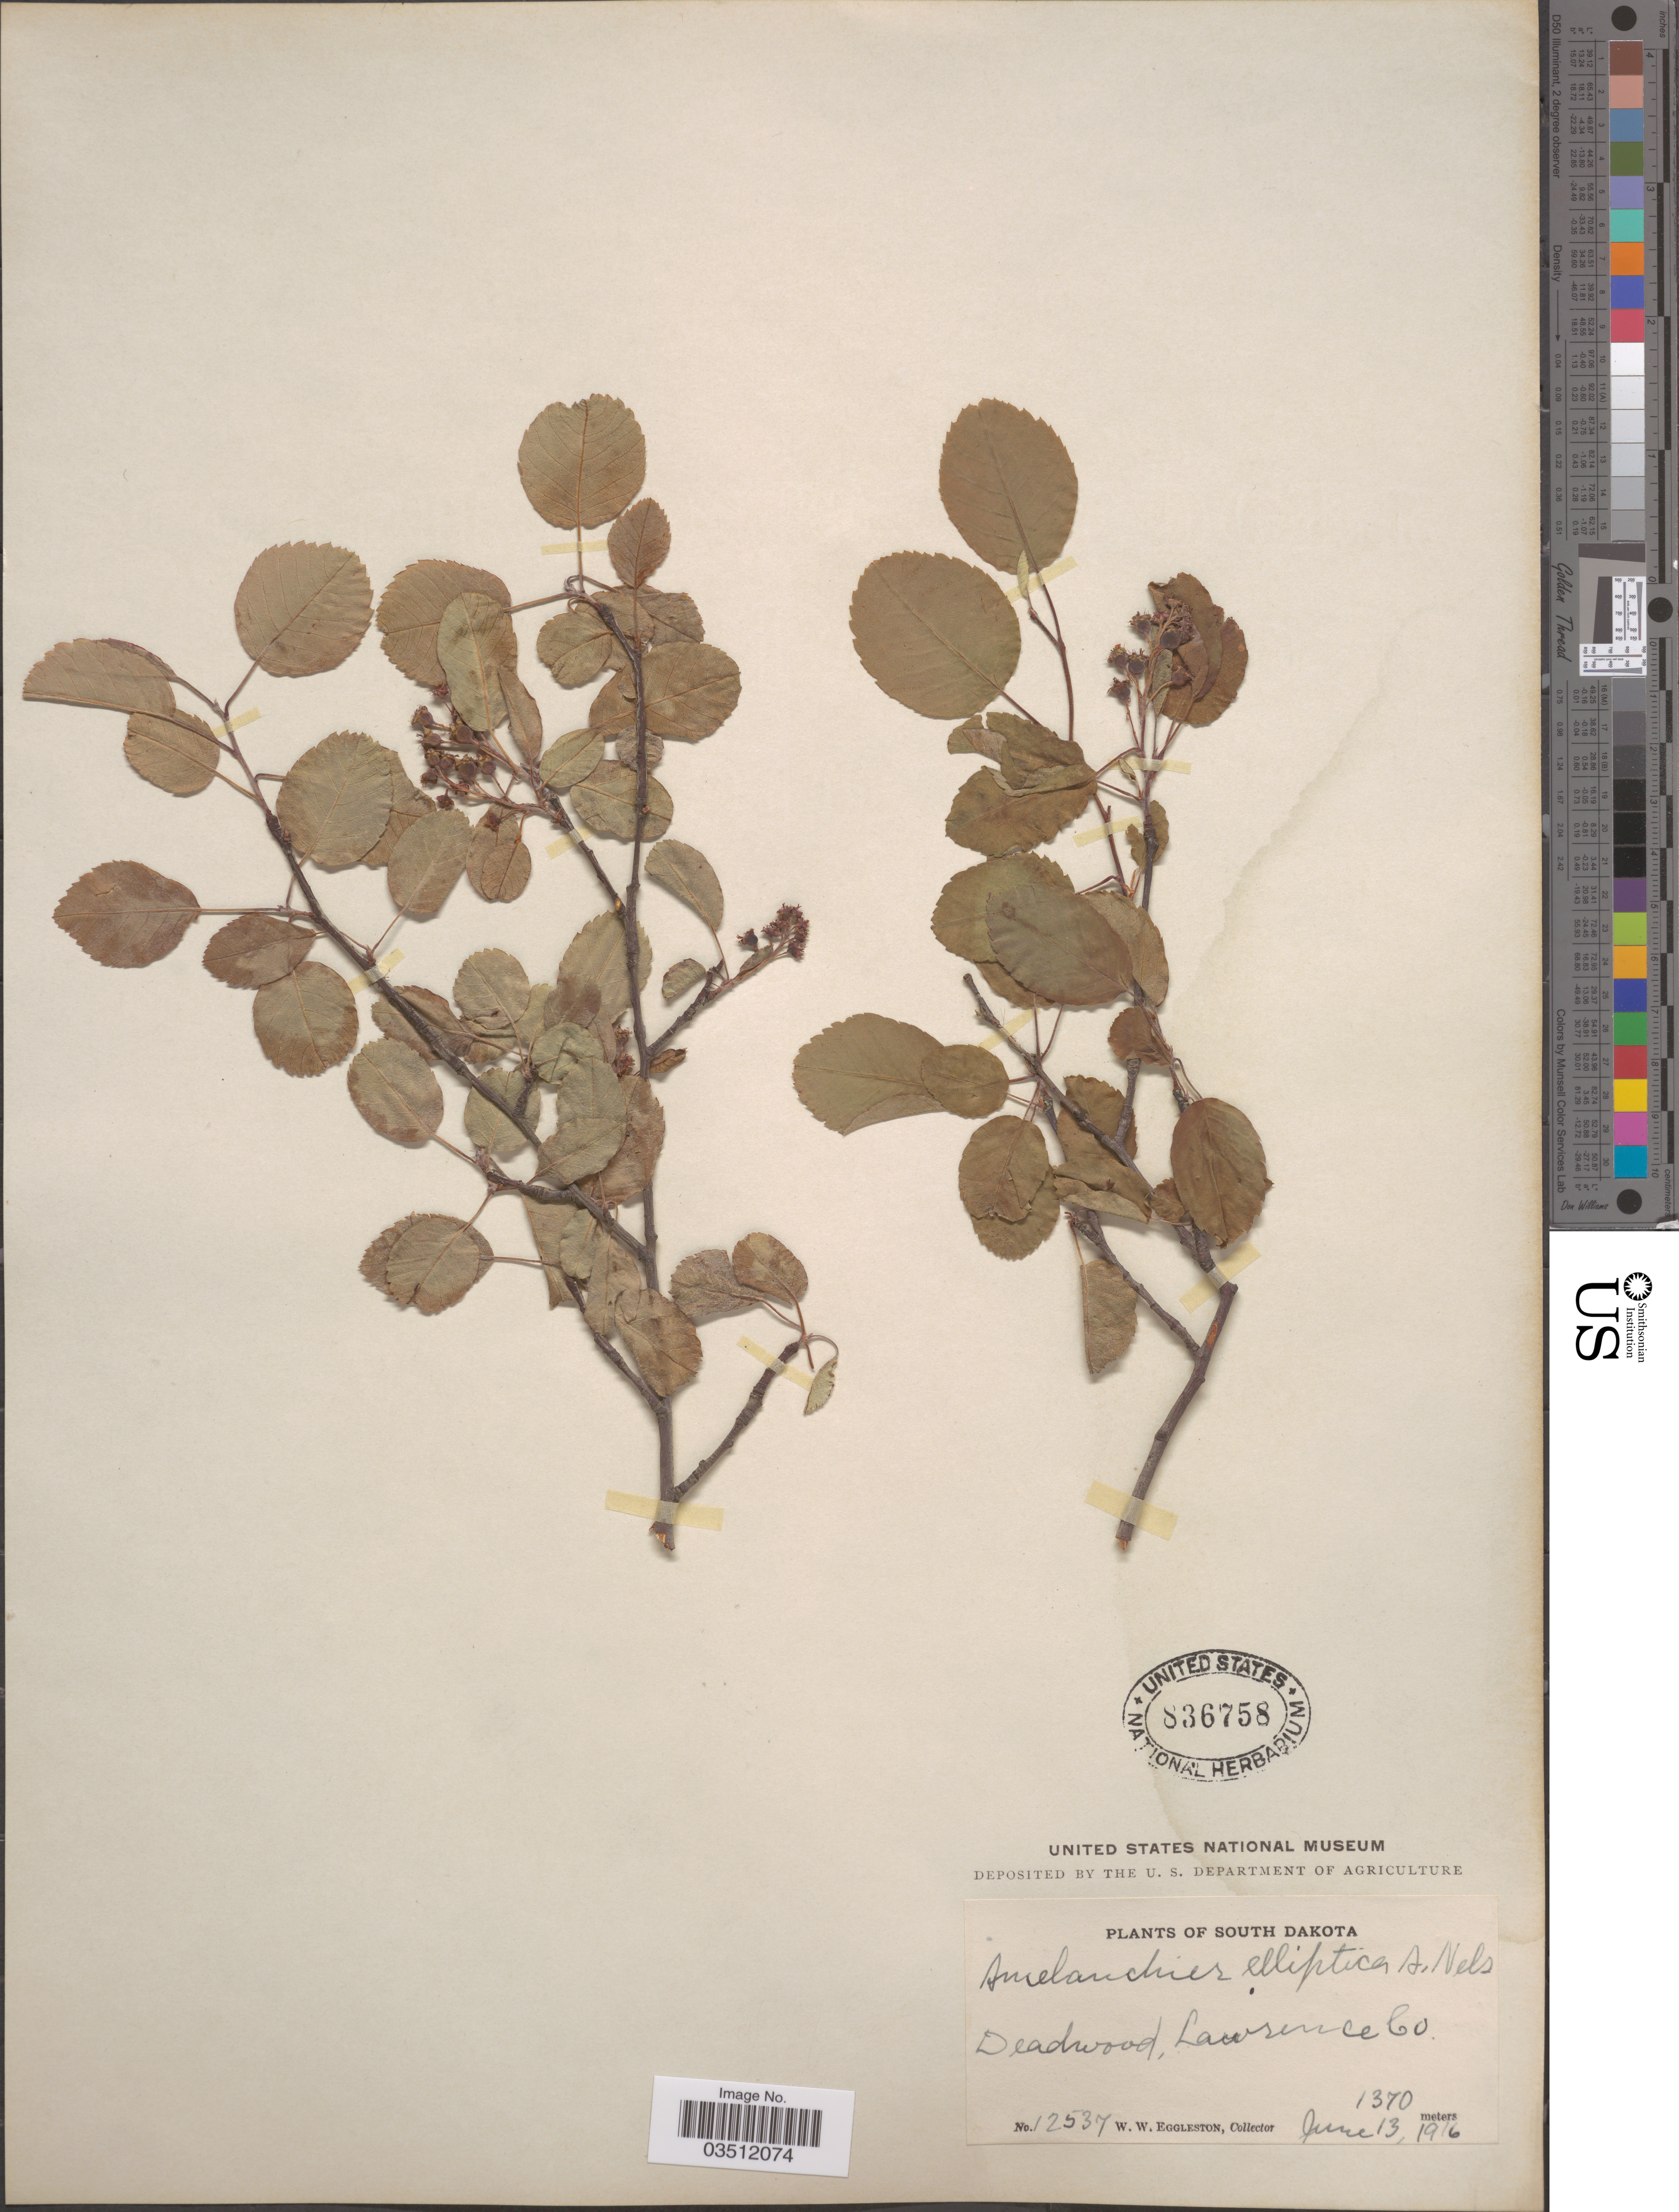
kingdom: Plantae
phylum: Tracheophyta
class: Magnoliopsida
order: Rosales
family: Rosaceae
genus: Amelanchier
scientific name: Amelanchier elliptica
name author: A. Nelson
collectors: W. W. Eggleston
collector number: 12537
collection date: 1916-06-13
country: United States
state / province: South Dakota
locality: Deadwood, Lawrence Co.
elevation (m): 1370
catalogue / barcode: US 836758